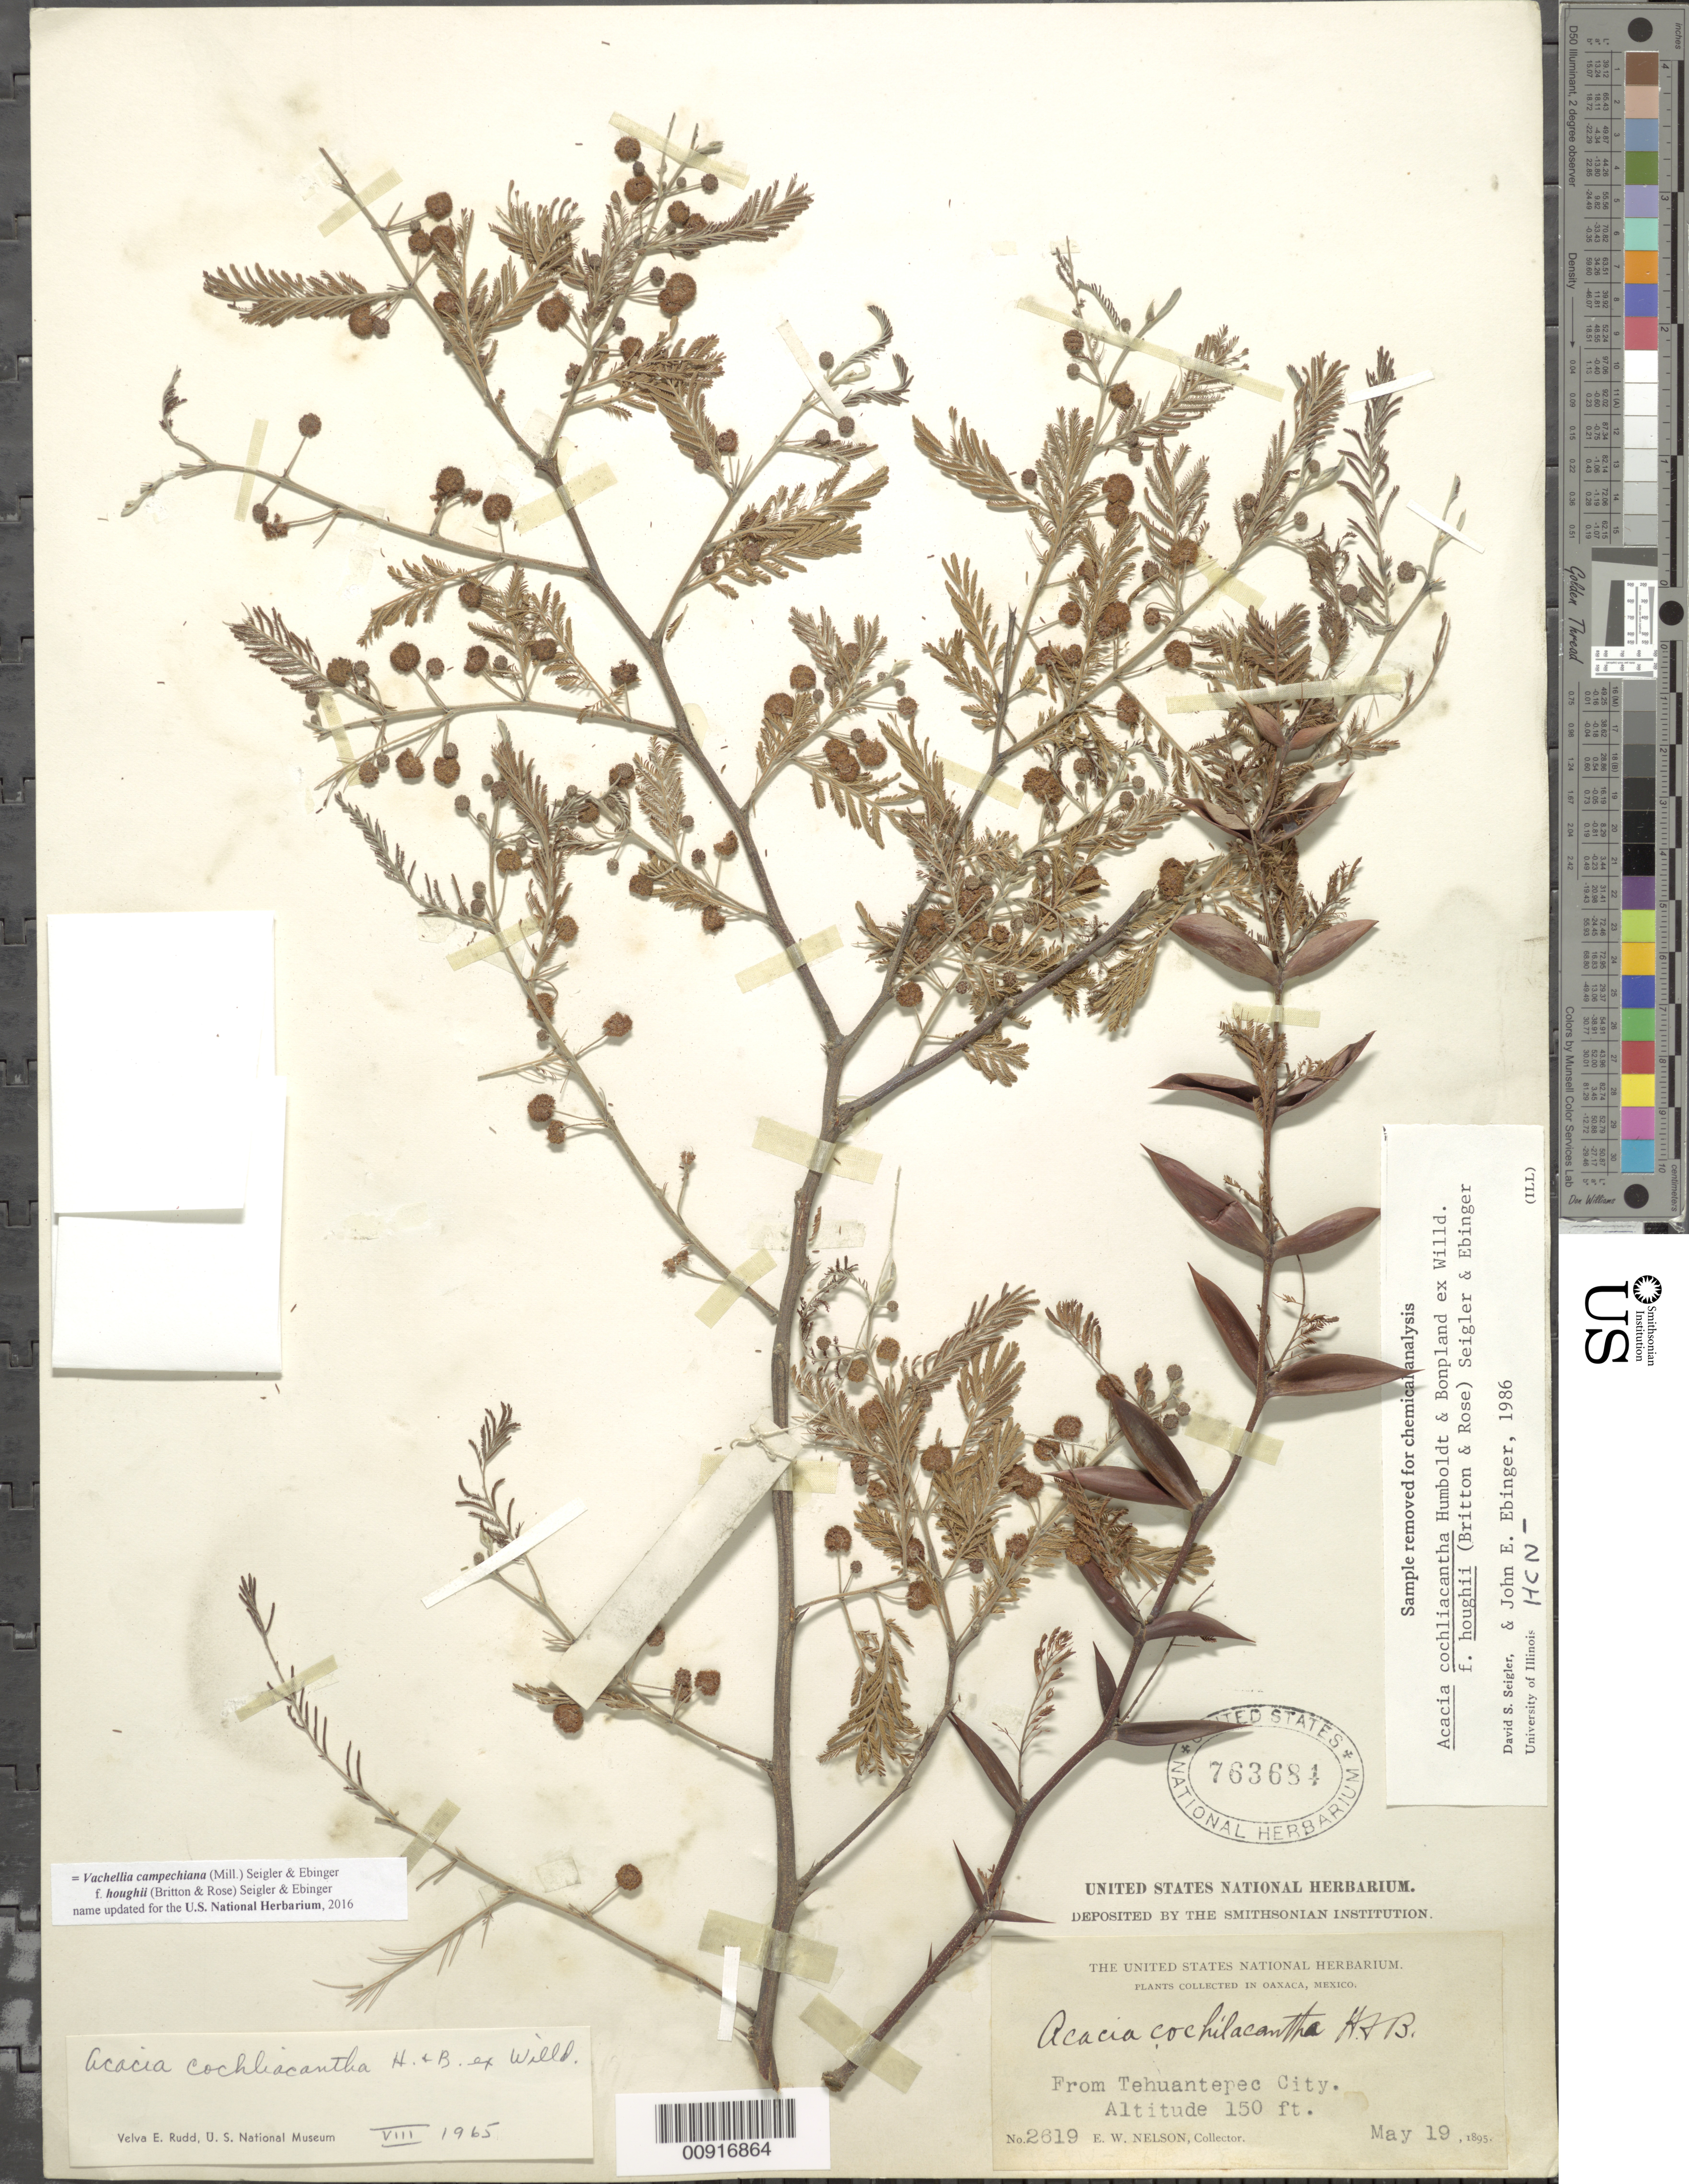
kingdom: Plantae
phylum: Tracheophyta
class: Magnoliopsida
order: Fabales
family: Fabaceae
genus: Vachellia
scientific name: Vachellia chiapensis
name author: (Saff.) Seigler & Ebinger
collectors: E. W. Nelson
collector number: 2619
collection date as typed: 19 May 1895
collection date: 1895-05-19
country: Mexico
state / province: Oaxaca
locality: Tehuantepec City.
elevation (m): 46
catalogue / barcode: US 763684